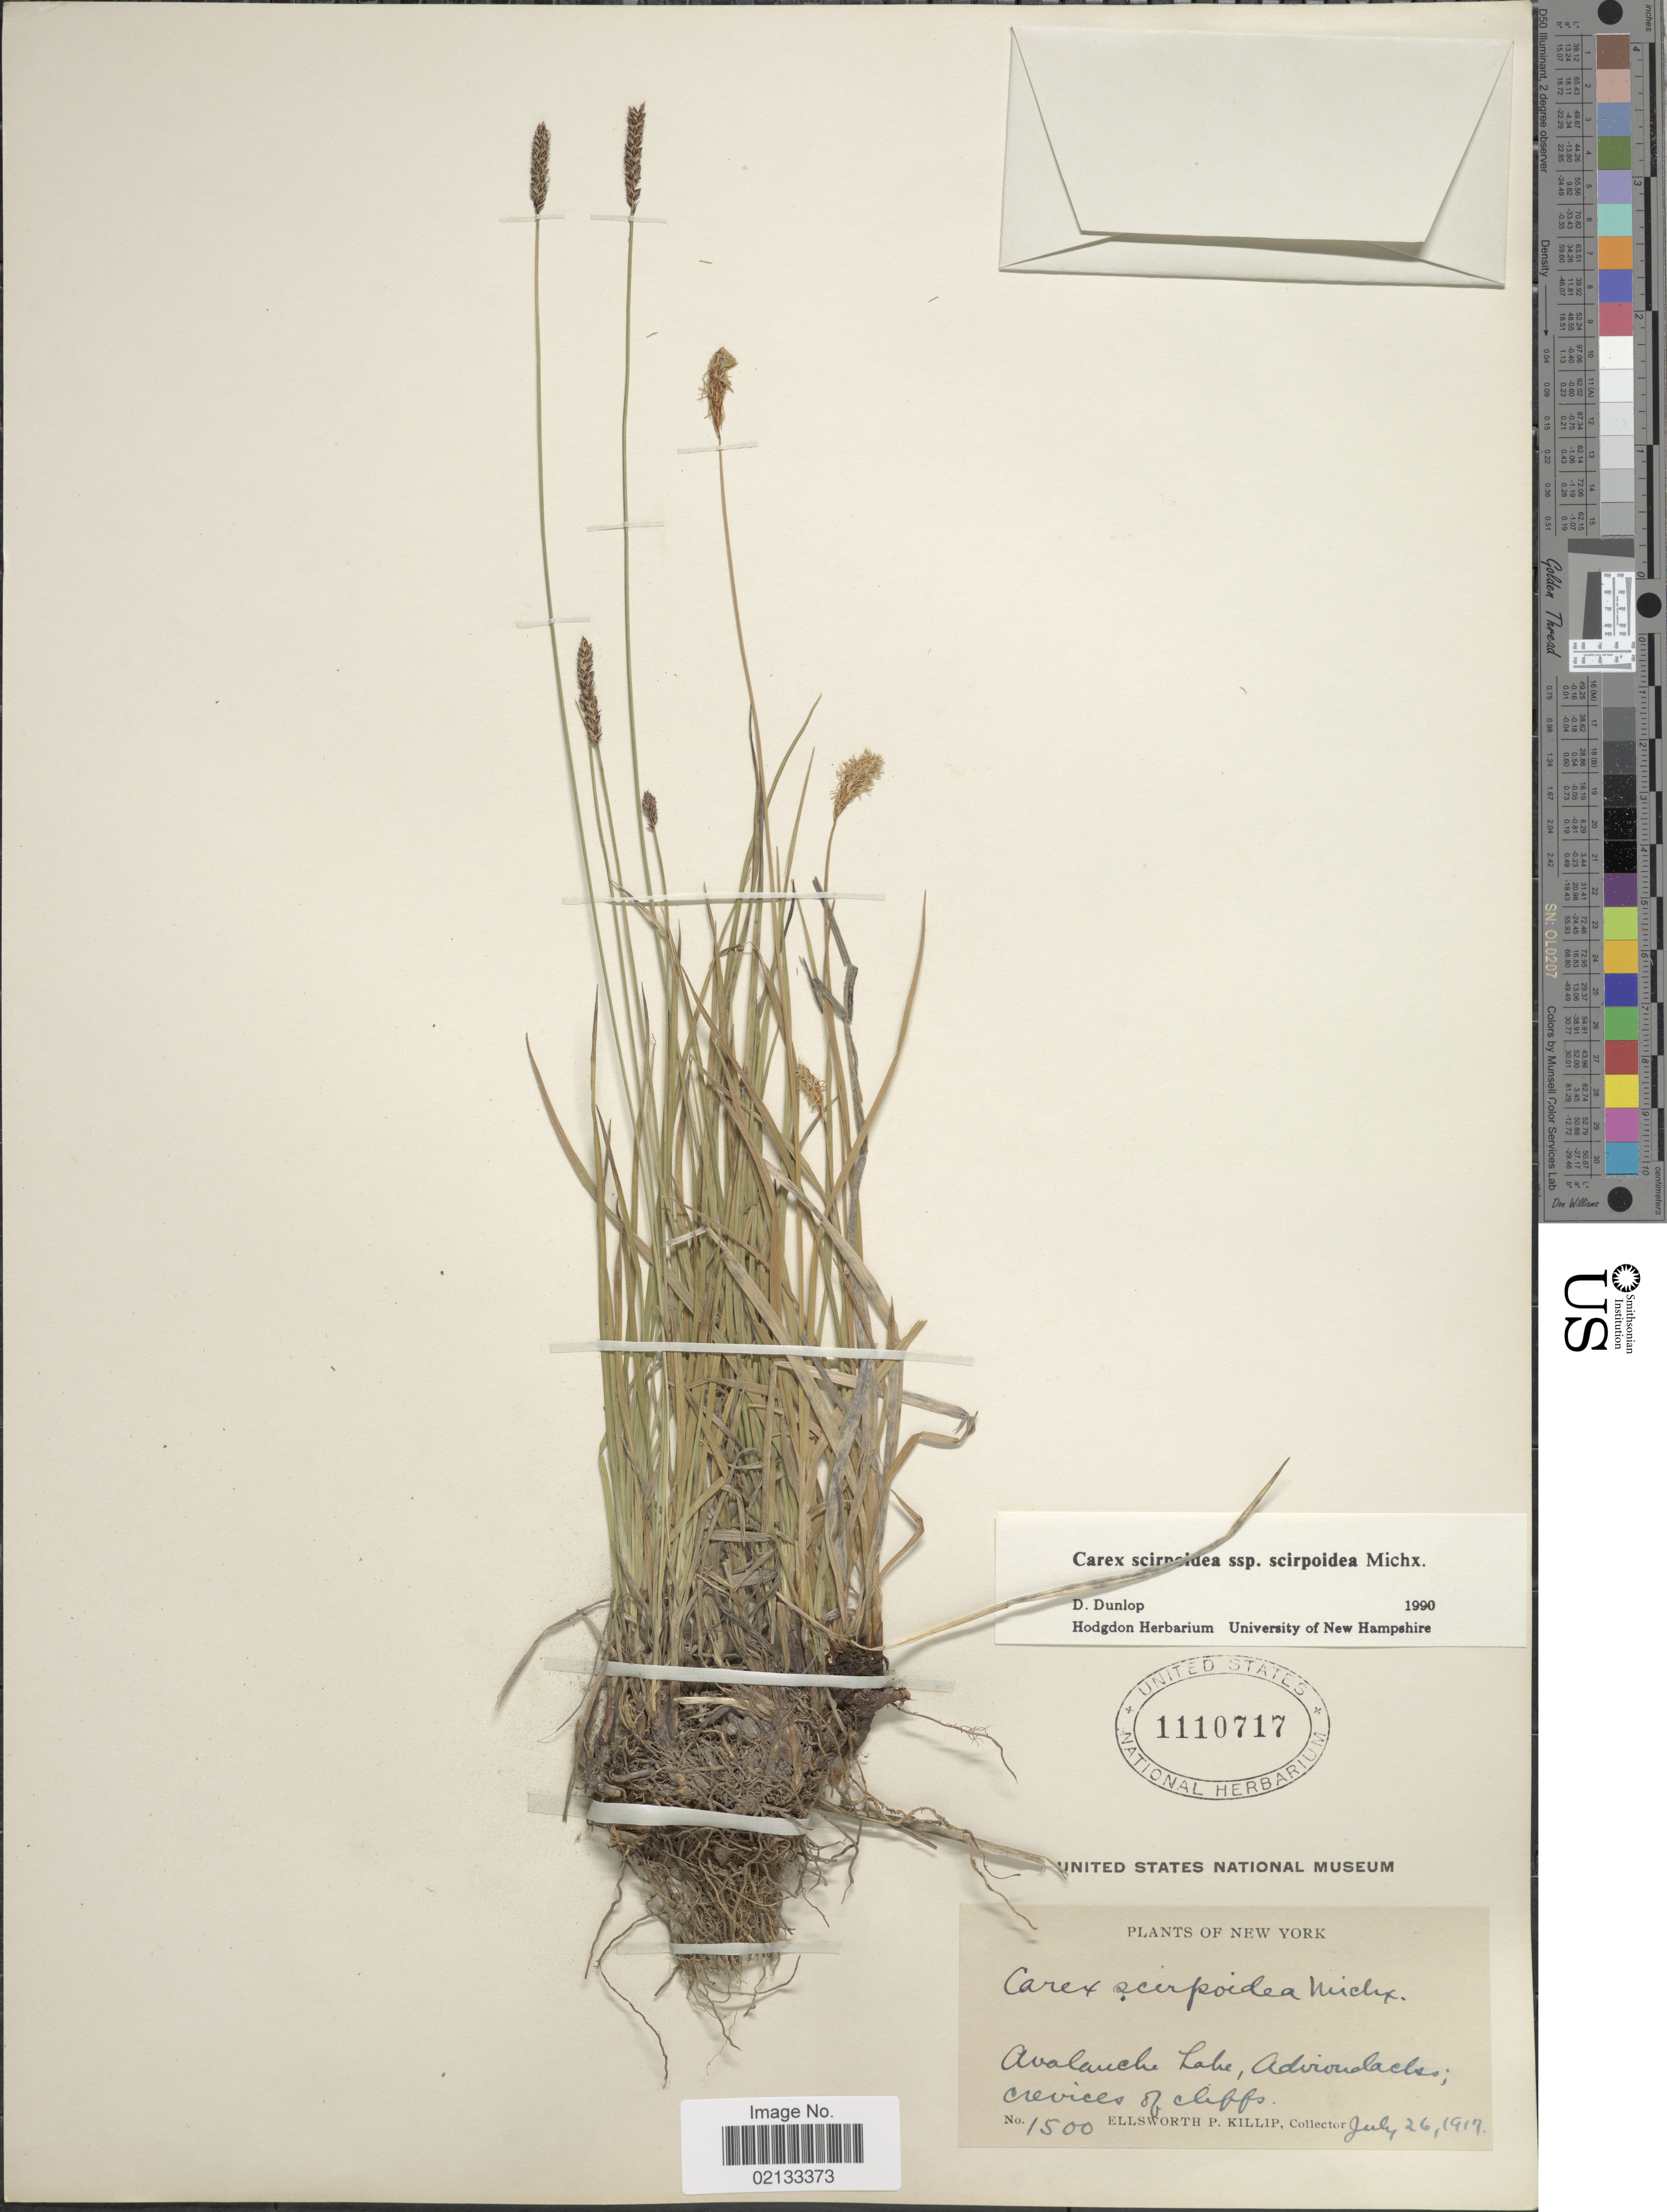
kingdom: Plantae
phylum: Tracheophyta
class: Liliopsida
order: Poales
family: Cyperaceae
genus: Carex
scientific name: Carex scirpoidea subsp. scirpoidea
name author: Michx.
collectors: E. P. Killip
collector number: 1500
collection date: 1917-07-26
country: United States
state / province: New York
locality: Avalanche Lake, Advionlaches; crevices of cliffs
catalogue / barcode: US 1110717